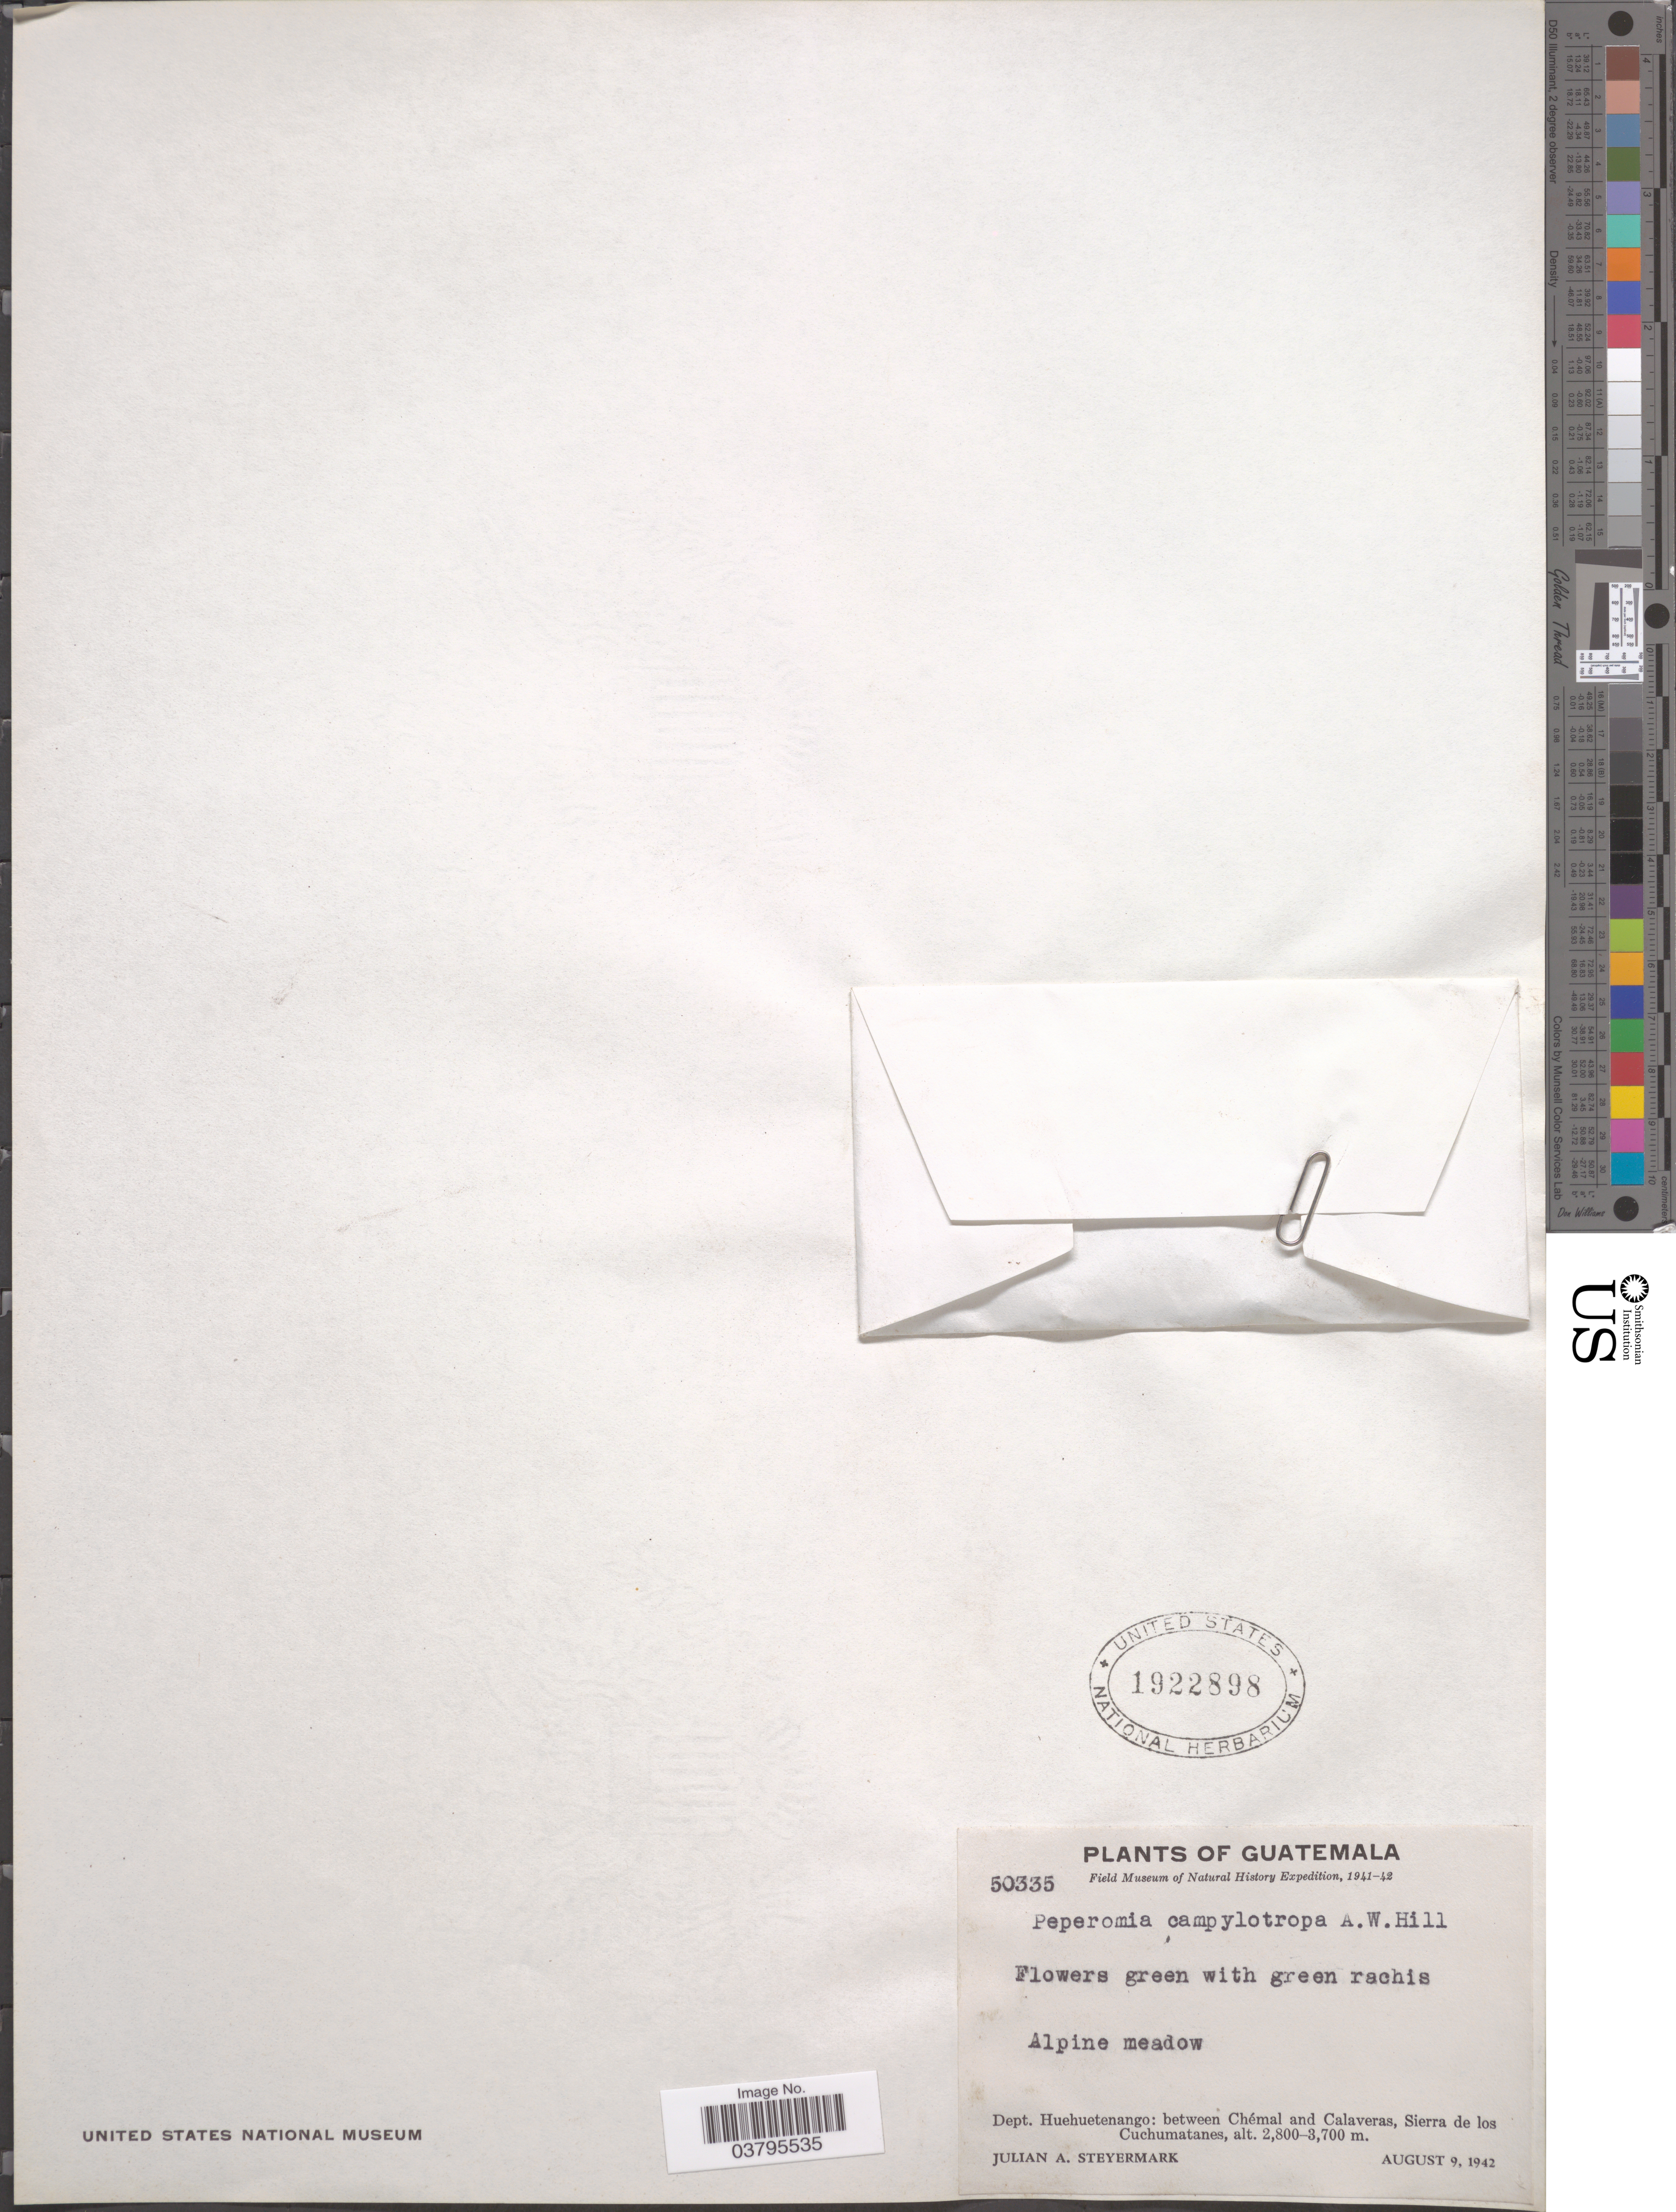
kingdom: Plantae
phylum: Tracheophyta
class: Magnoliopsida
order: Piperales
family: Piperaceae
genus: Peperomia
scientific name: Peperomia umbilicata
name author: Ruiz & Pav.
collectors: J. Steyermark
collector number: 50335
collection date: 1942-08-09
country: Guatemala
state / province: Huehuetenango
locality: Dept. Huehuetenango: between Chémal and Calaveras, Sierra de los Cuchumatanes.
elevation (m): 2800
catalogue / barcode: US 1922898